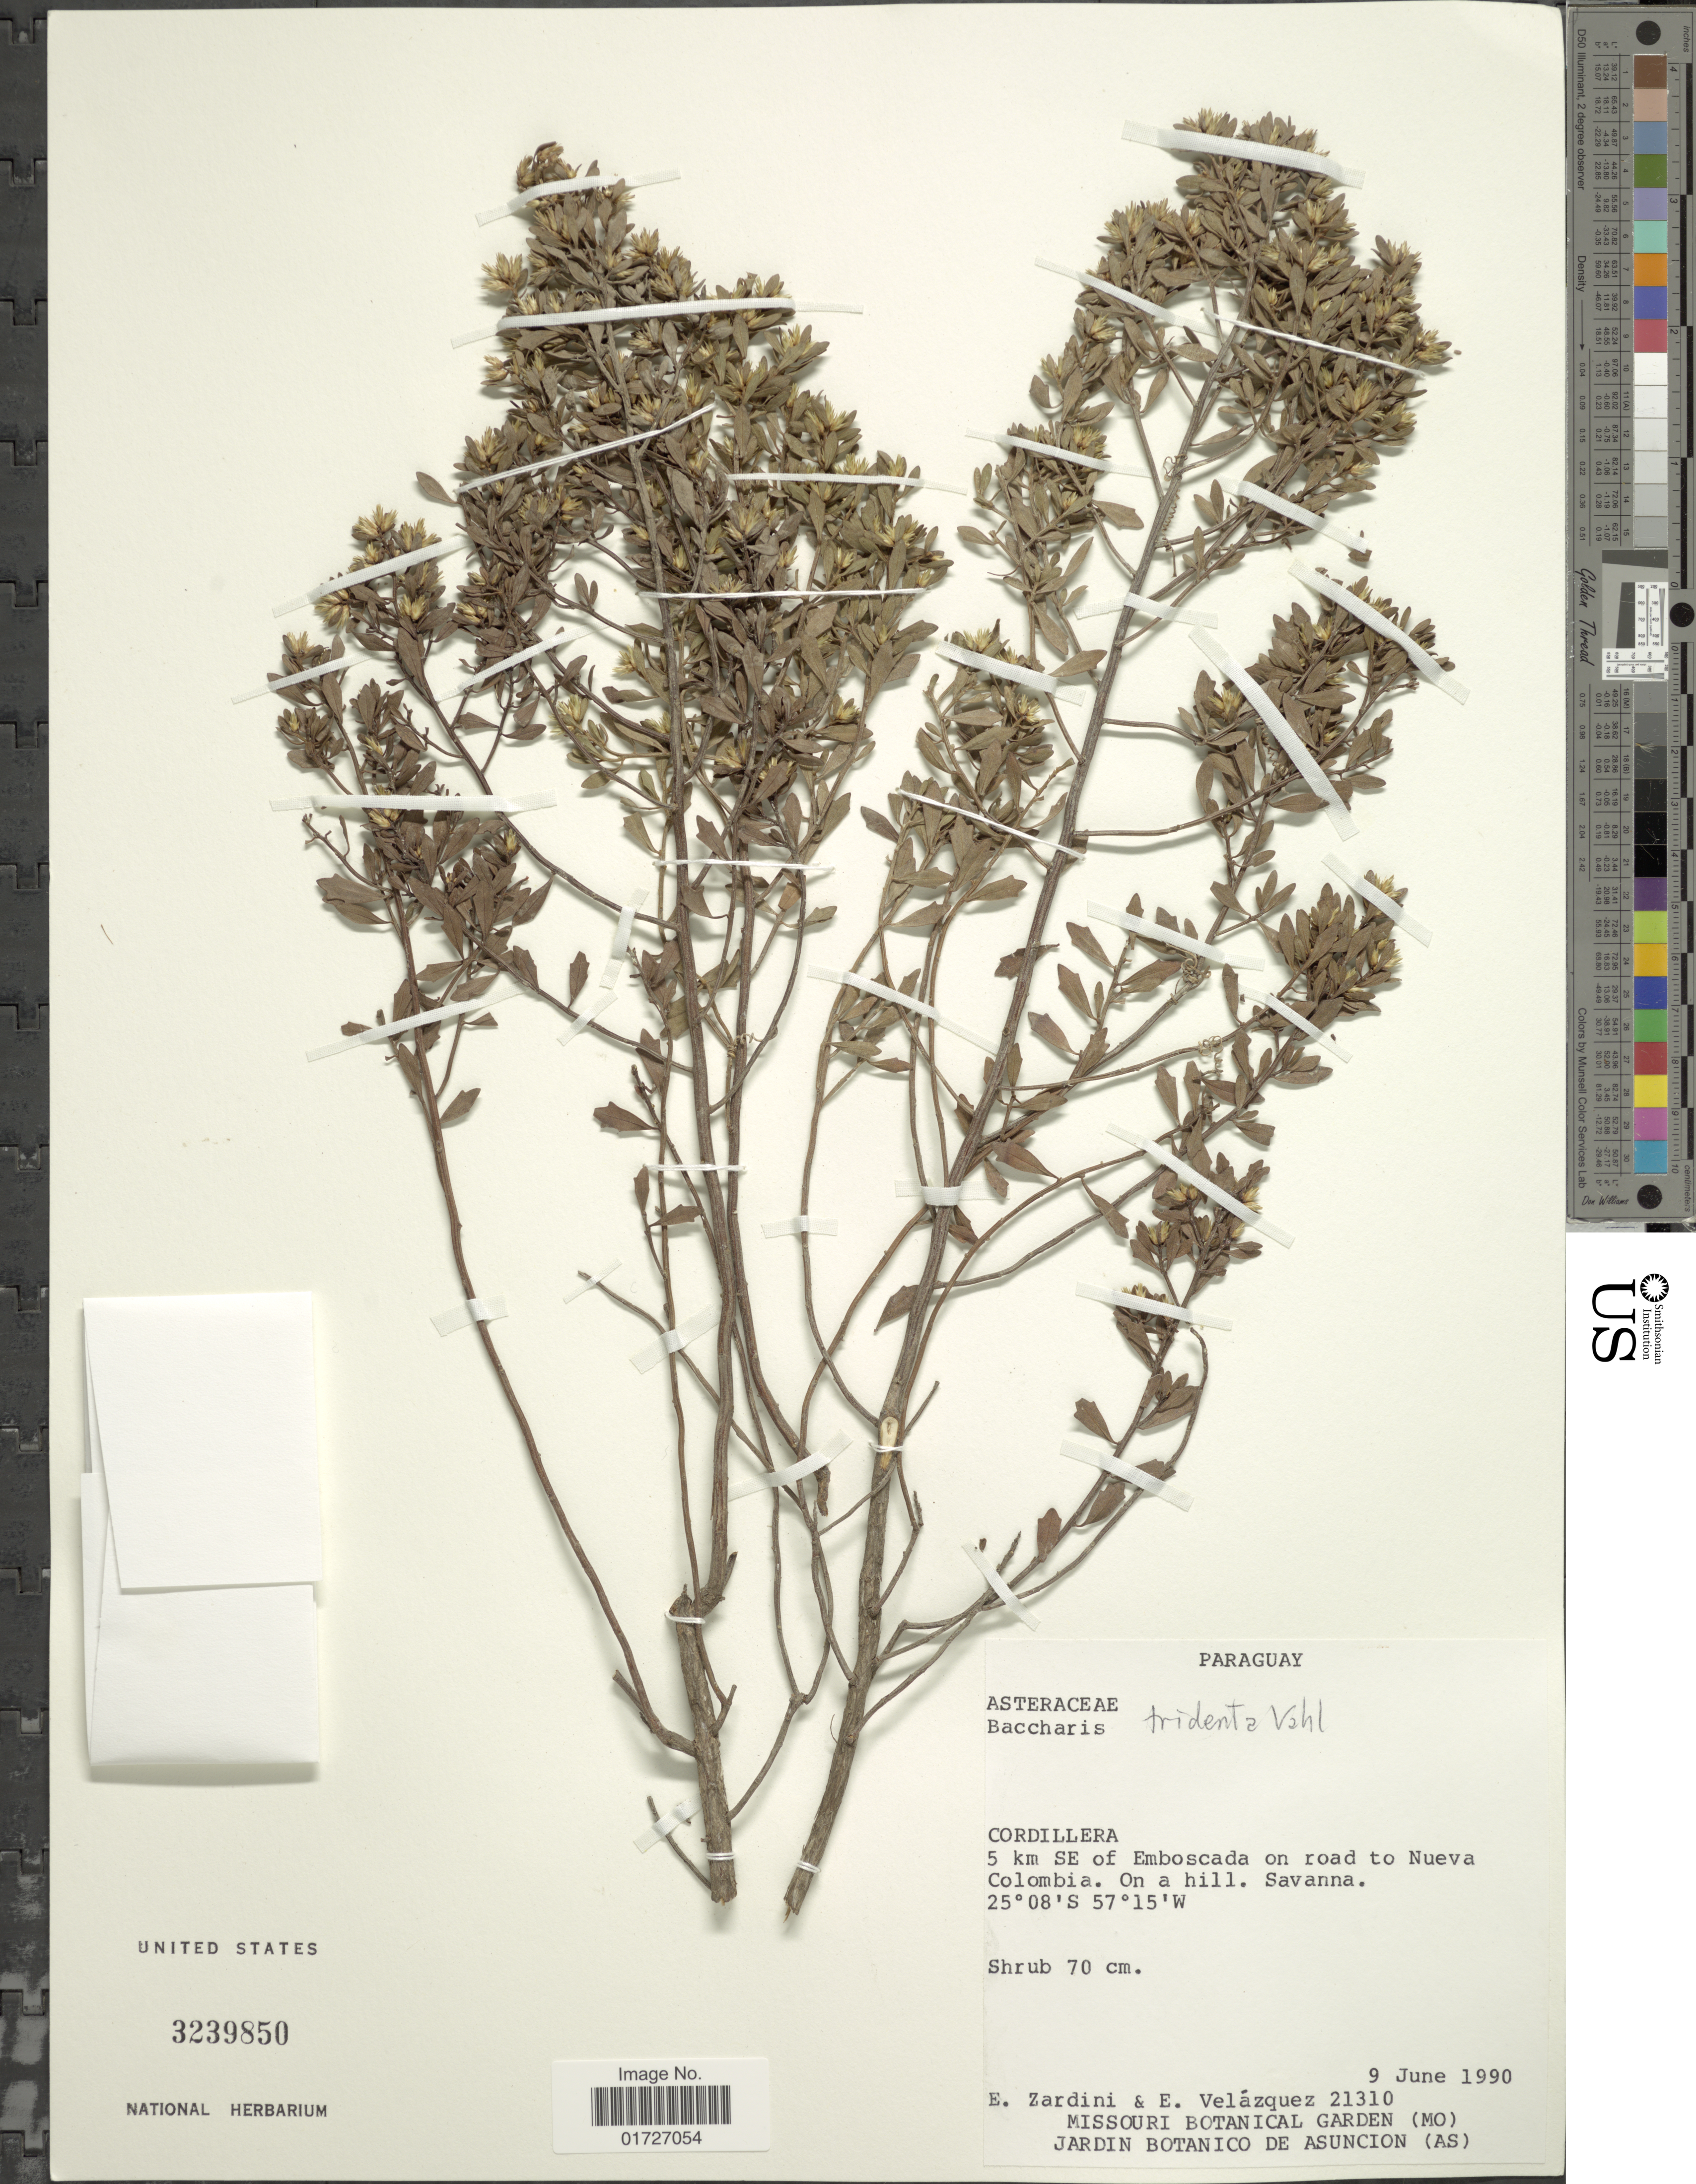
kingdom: Plantae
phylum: Tracheophyta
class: Magnoliopsida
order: Asterales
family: Asteraceae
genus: Baccharis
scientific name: Baccharis sp.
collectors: E. M. Zardini & E. Velazquez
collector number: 21310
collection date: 1990-06-09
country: Paraguay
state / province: Cordillera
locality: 5 km SE of Emboscada on road to Nueva Colombia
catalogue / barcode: US 3239850